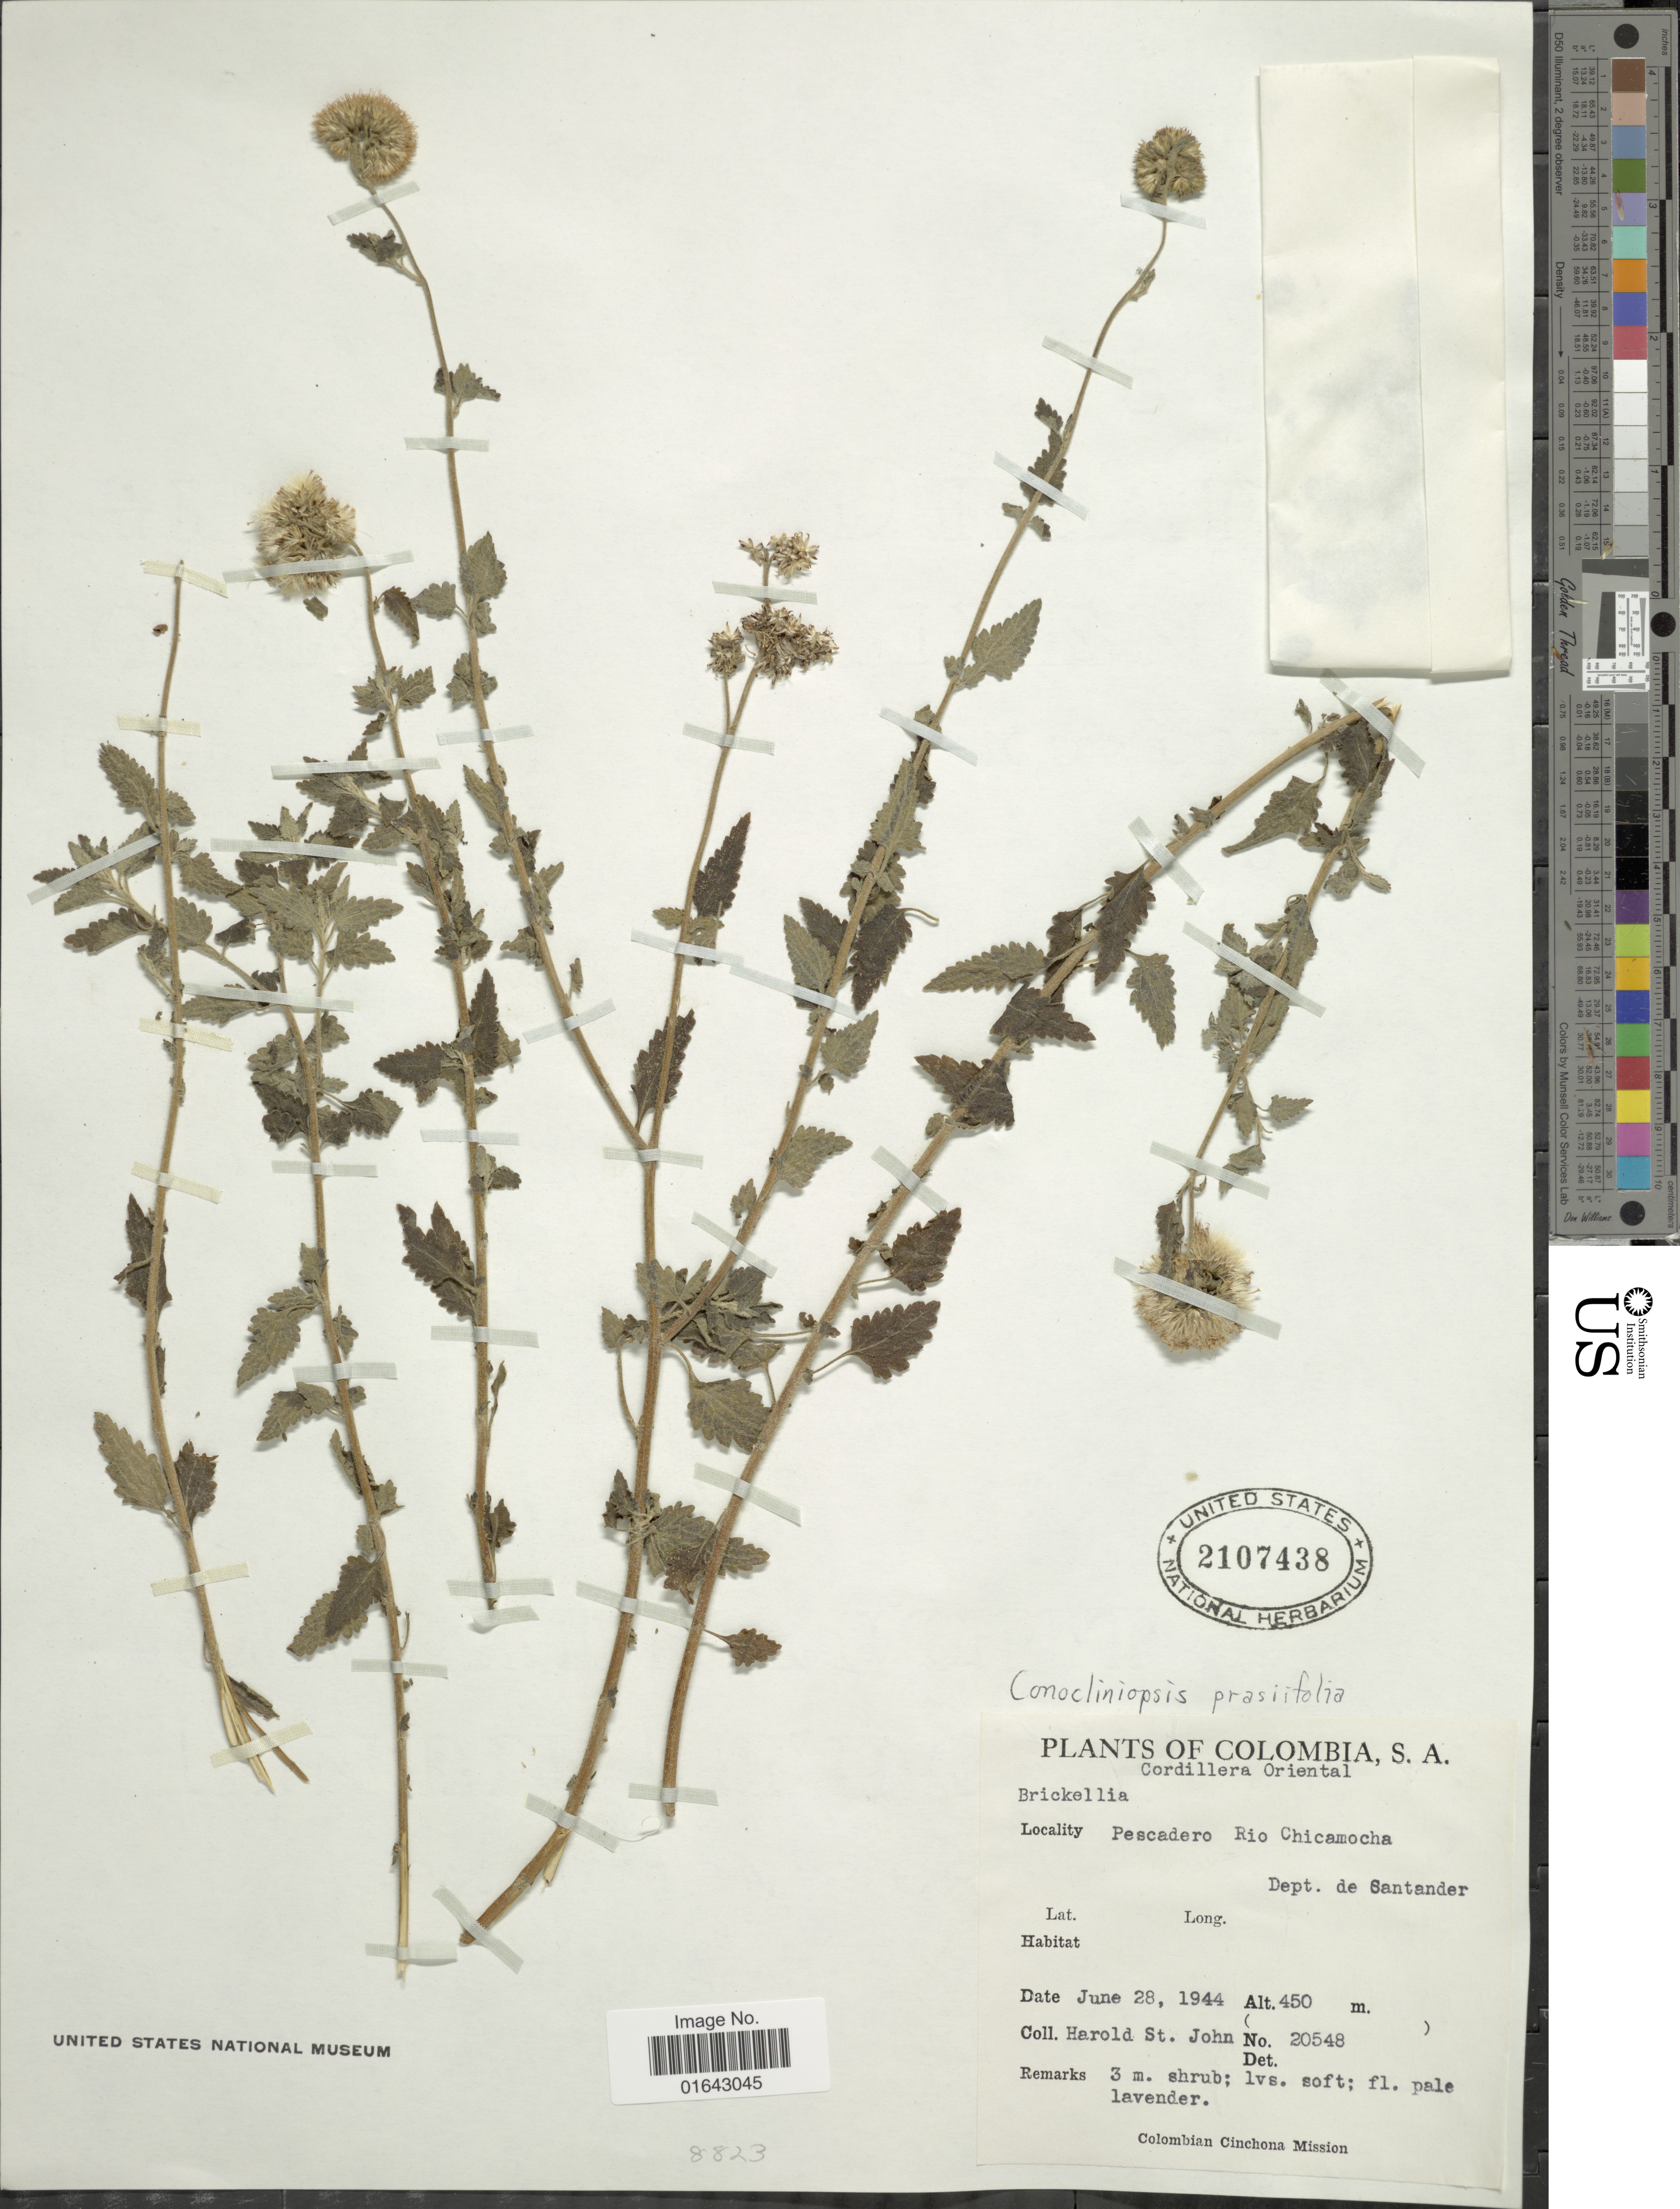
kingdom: Plantae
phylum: Tracheophyta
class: Magnoliopsida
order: Asterales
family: Asteraceae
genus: Conocliniopsis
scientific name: Conocliniopsis prasiifolia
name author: (DC.) R.M. King & H. Rob.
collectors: H. St. John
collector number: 20548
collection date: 1944-06-28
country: Colombia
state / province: Santander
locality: Cordillera Oriental. Pescadero Rio Chicamocha. Dept. de Santander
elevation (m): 450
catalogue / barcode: US 2107438